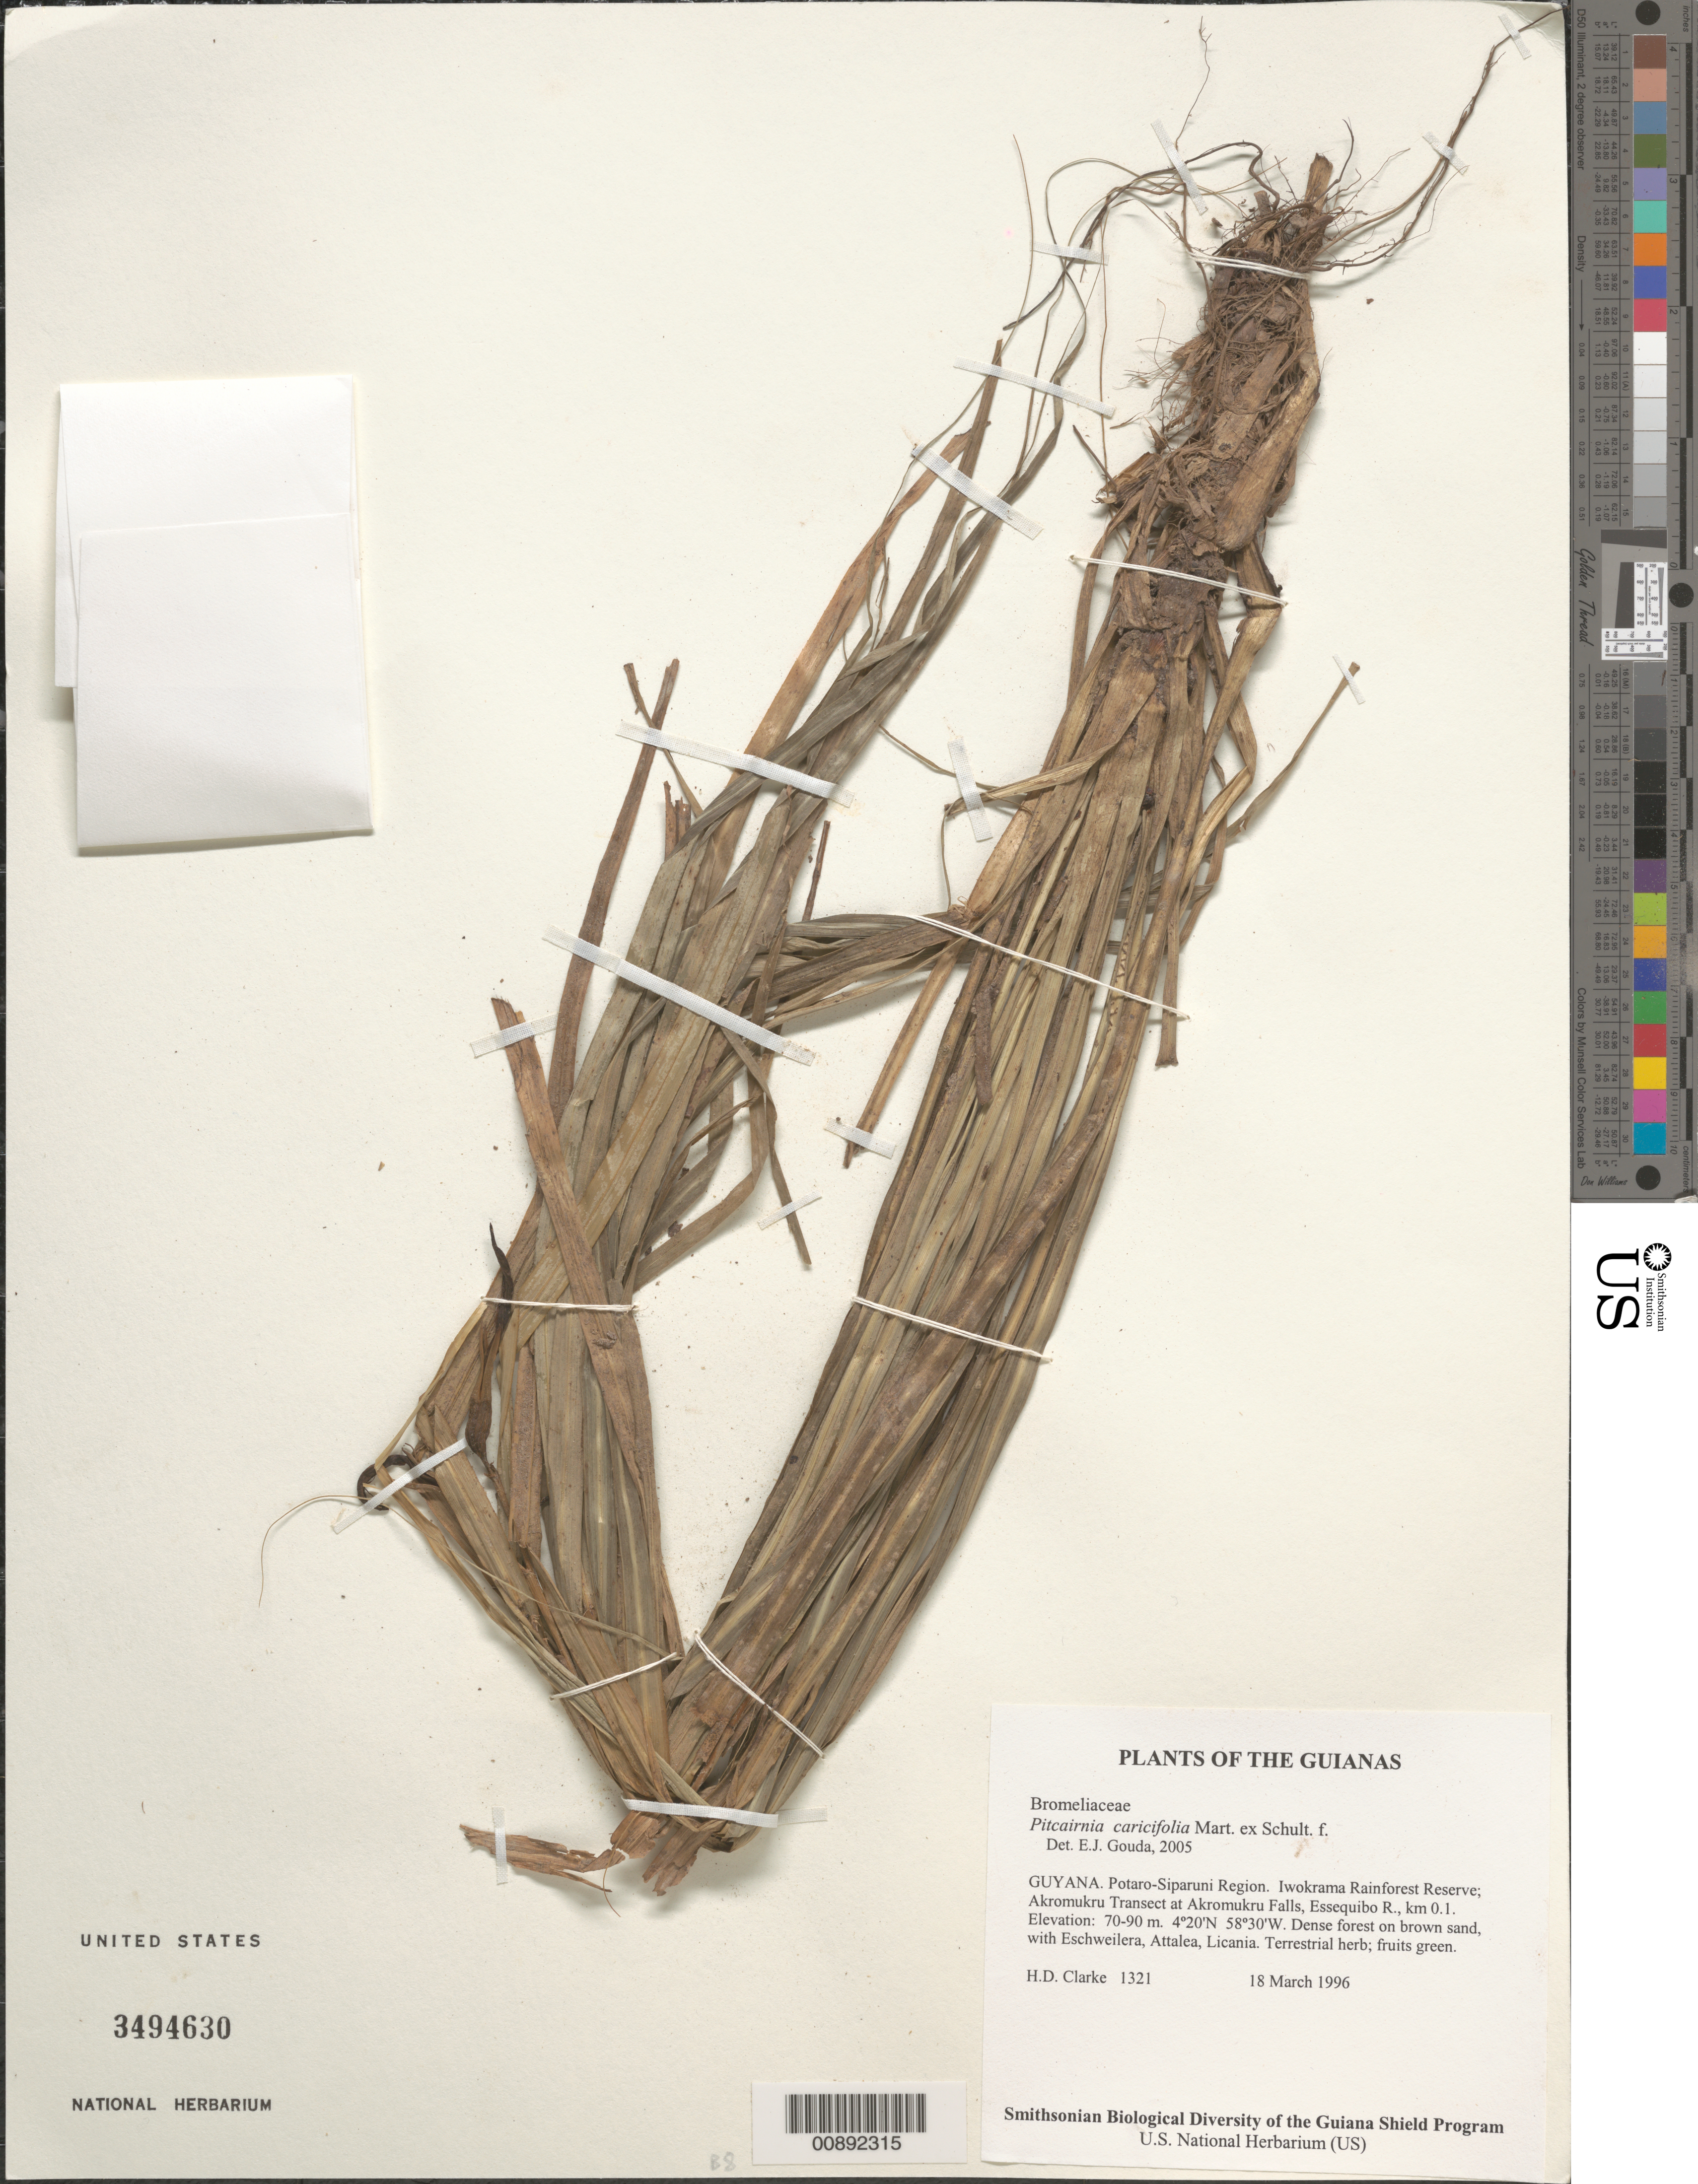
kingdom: Plantae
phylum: Tracheophyta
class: Liliopsida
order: Poales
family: Bromeliaceae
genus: Pitcairnia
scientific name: Pitcairnia caricifolia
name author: Mart. ex Schult. f.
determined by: Gouda, E. J.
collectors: H. D. Clarke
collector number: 1321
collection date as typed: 18 March 1996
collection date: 1996-03-18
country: Guyana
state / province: Potaro-Siparuni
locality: Iwokrama Rainforest Reserve; Akromukru Transect at Akromukru Falls, Essequibo R., km 0.1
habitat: Dense forest on brown sand, with Eschweilera, Attalea, Licania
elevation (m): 70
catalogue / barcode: US 3494630